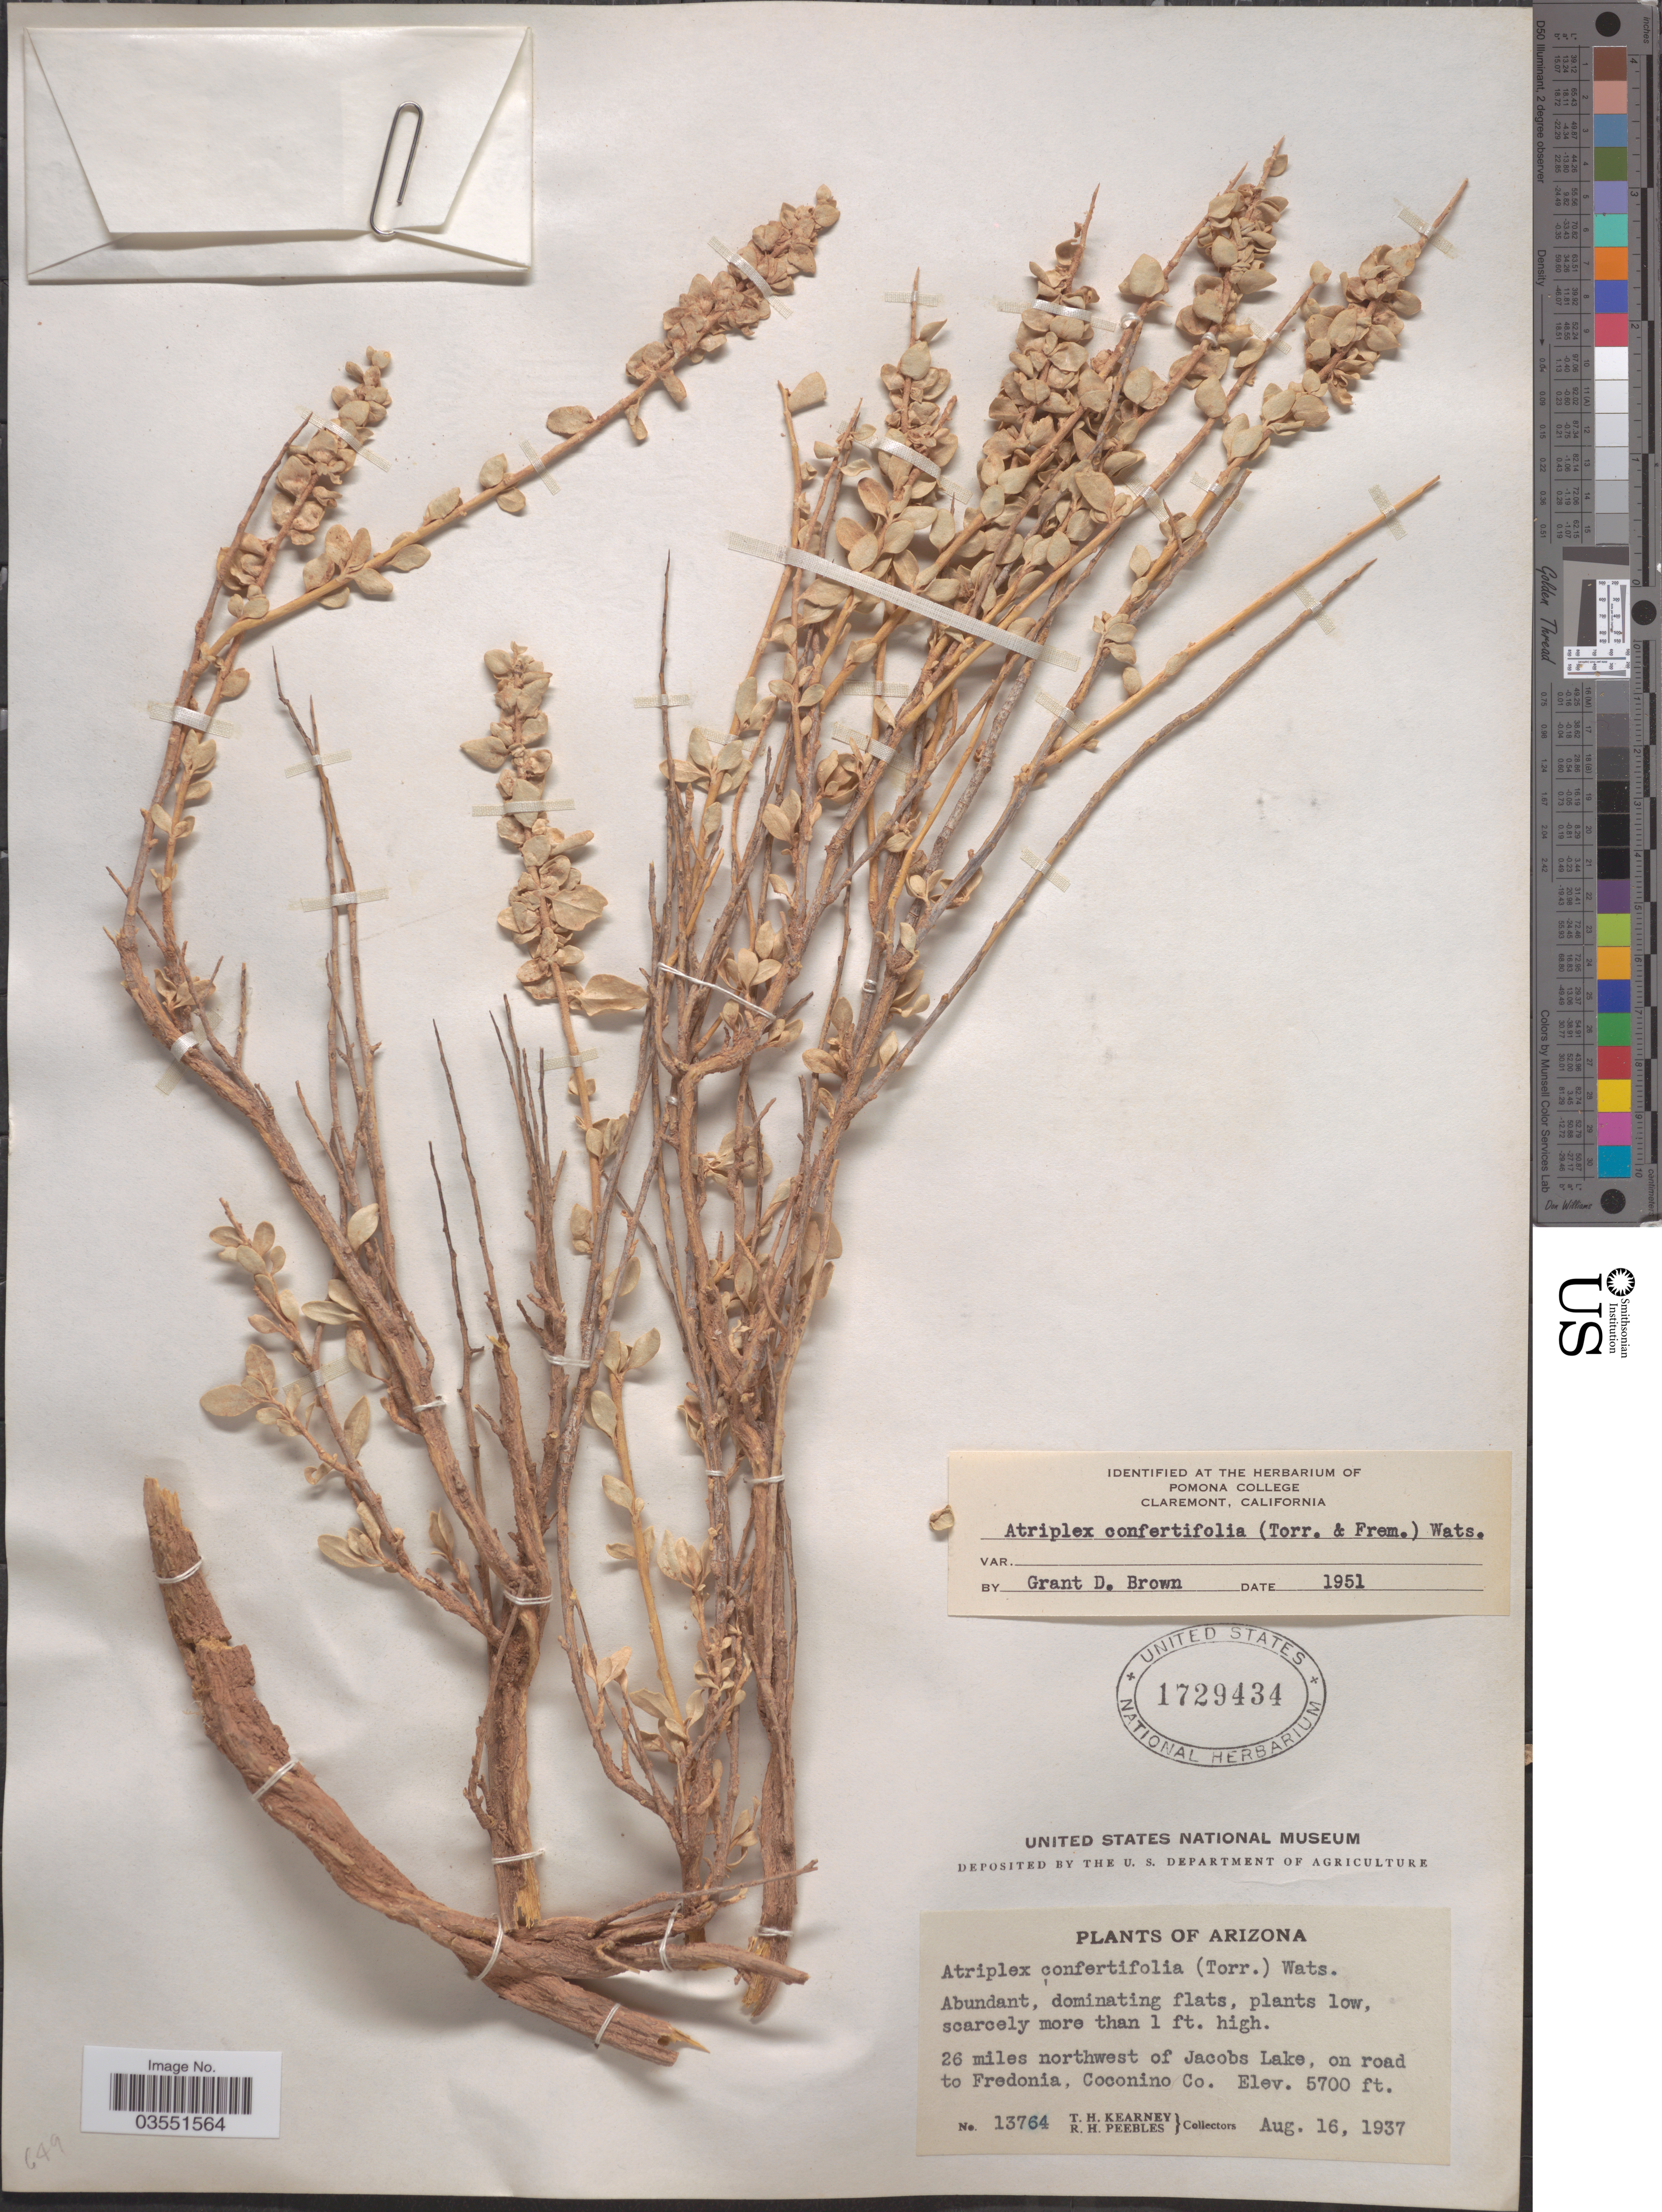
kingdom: Plantae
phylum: Tracheophyta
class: Magnoliopsida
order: Caryophyllales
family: Amaranthaceae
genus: Atriplex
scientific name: Atriplex confertifolia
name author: (Torr. & Frém.) S. Watson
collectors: T. H. Kearney & R. H. Peebles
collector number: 13764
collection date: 1937-08-16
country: United States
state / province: Arizona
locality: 26 miles northwest of Jacobs Lake, on road to Fredonia, Coconino Co.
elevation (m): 1737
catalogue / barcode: US 1729434